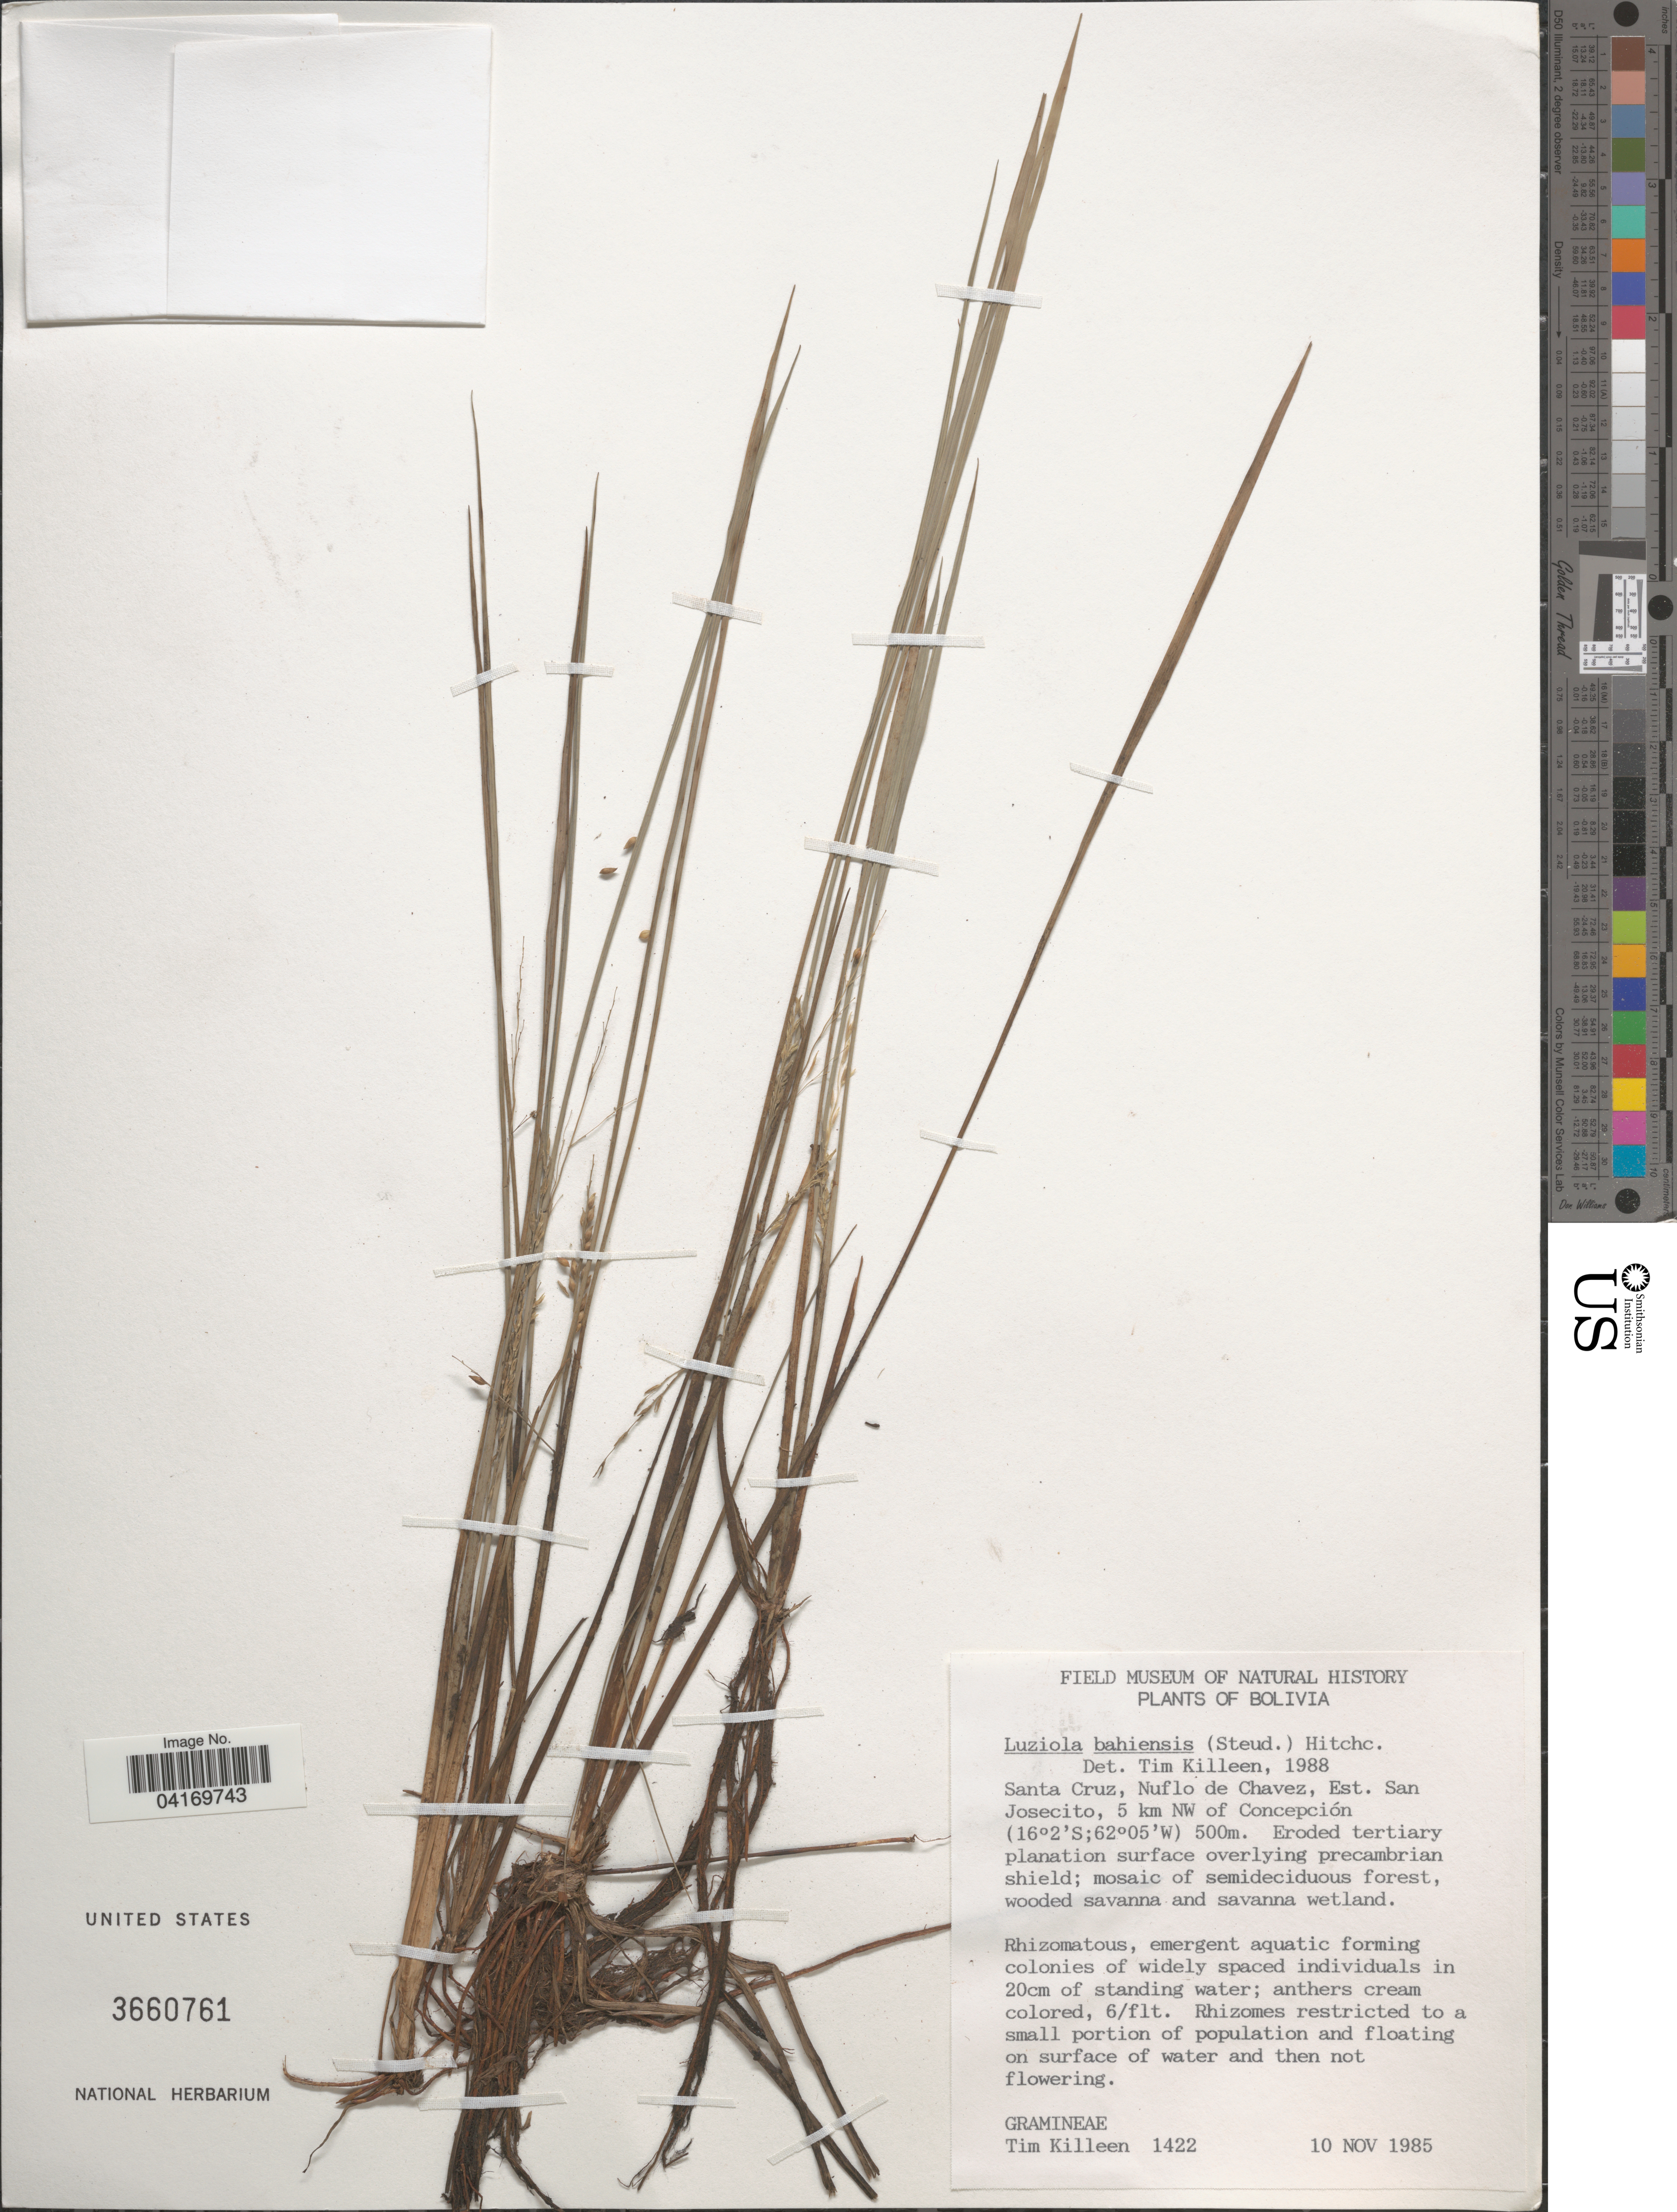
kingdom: Plantae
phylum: Tracheophyta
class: Liliopsida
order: Poales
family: Poaceae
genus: Luziola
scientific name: Luziola bahiensis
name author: (Steud.) Hitchc.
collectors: T. J. Killeen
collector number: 1422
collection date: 1985-11-10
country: Bolivia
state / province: Santa Cruz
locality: Nuflo de Chavez, Est. San Josecito, 5 km NW of Concepción.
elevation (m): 500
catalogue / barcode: US 3660761